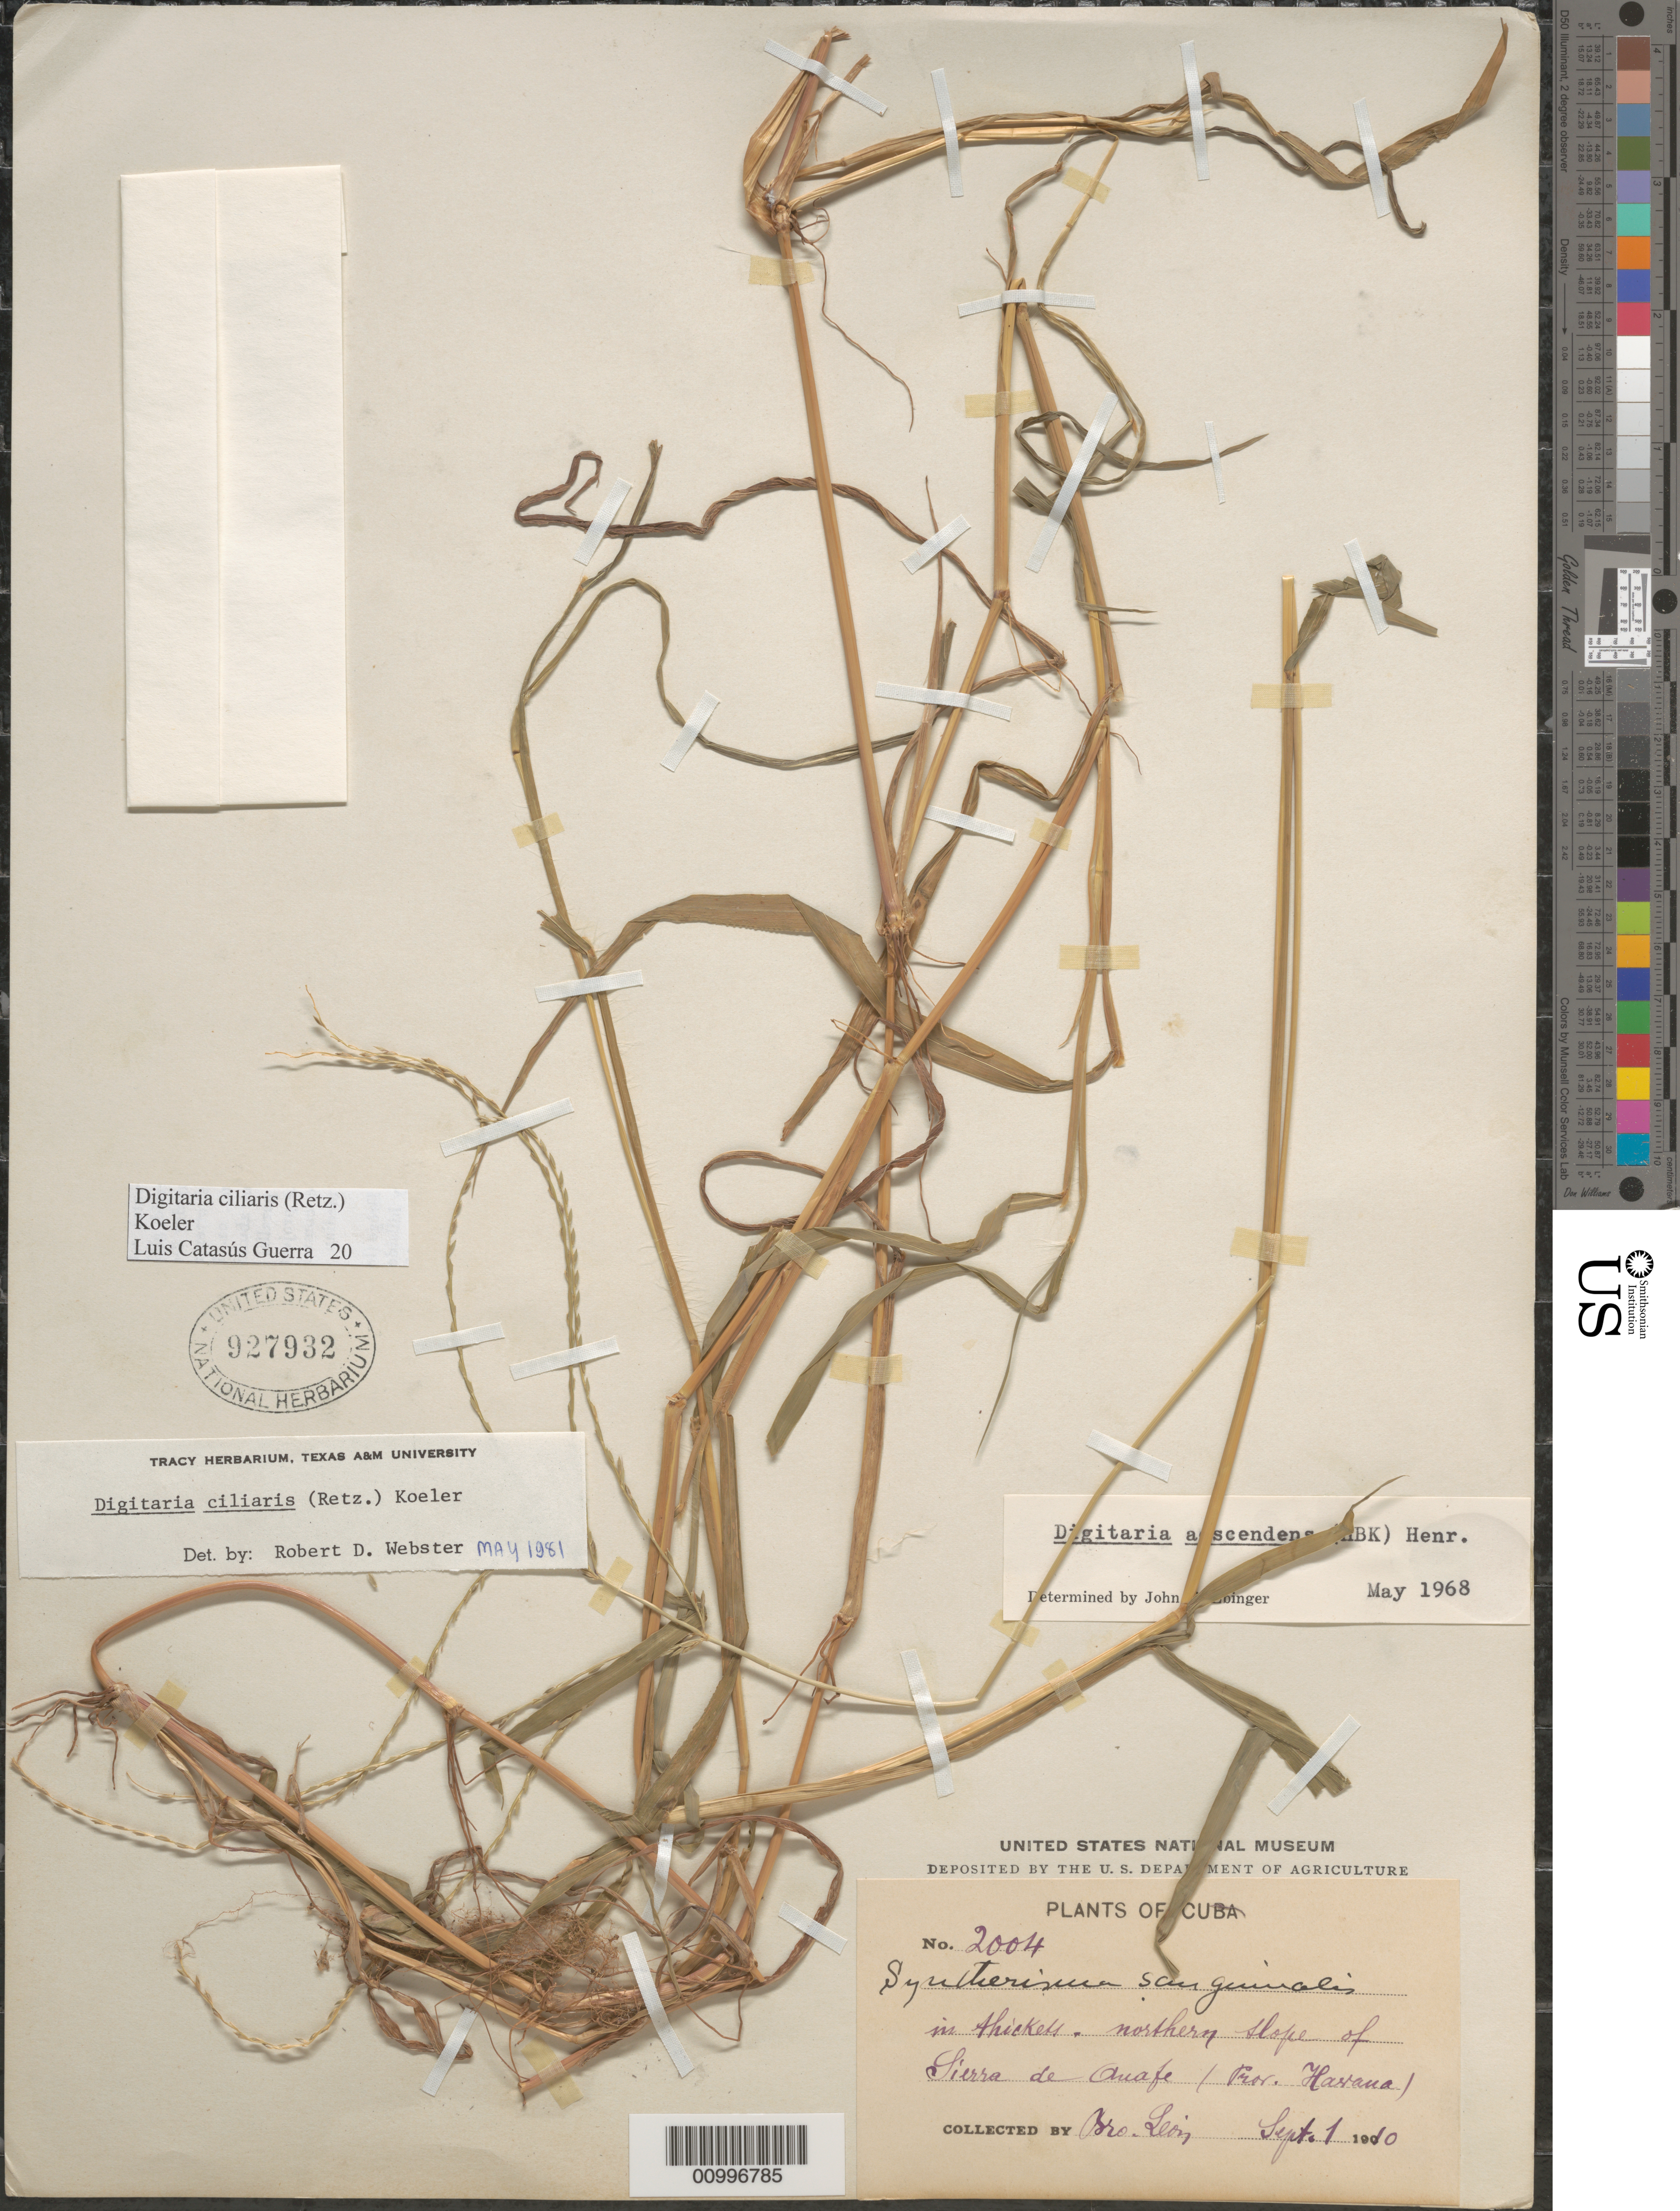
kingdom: Plantae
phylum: Tracheophyta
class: Liliopsida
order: Poales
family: Poaceae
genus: Digitaria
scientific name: Digitaria ciliaris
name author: (Retz.) Koeler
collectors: Bro. León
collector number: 2004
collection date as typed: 01 Sep 1910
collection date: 1910-09-01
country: Cuba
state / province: La Habana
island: Cuba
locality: La Habana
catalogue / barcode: US 927932